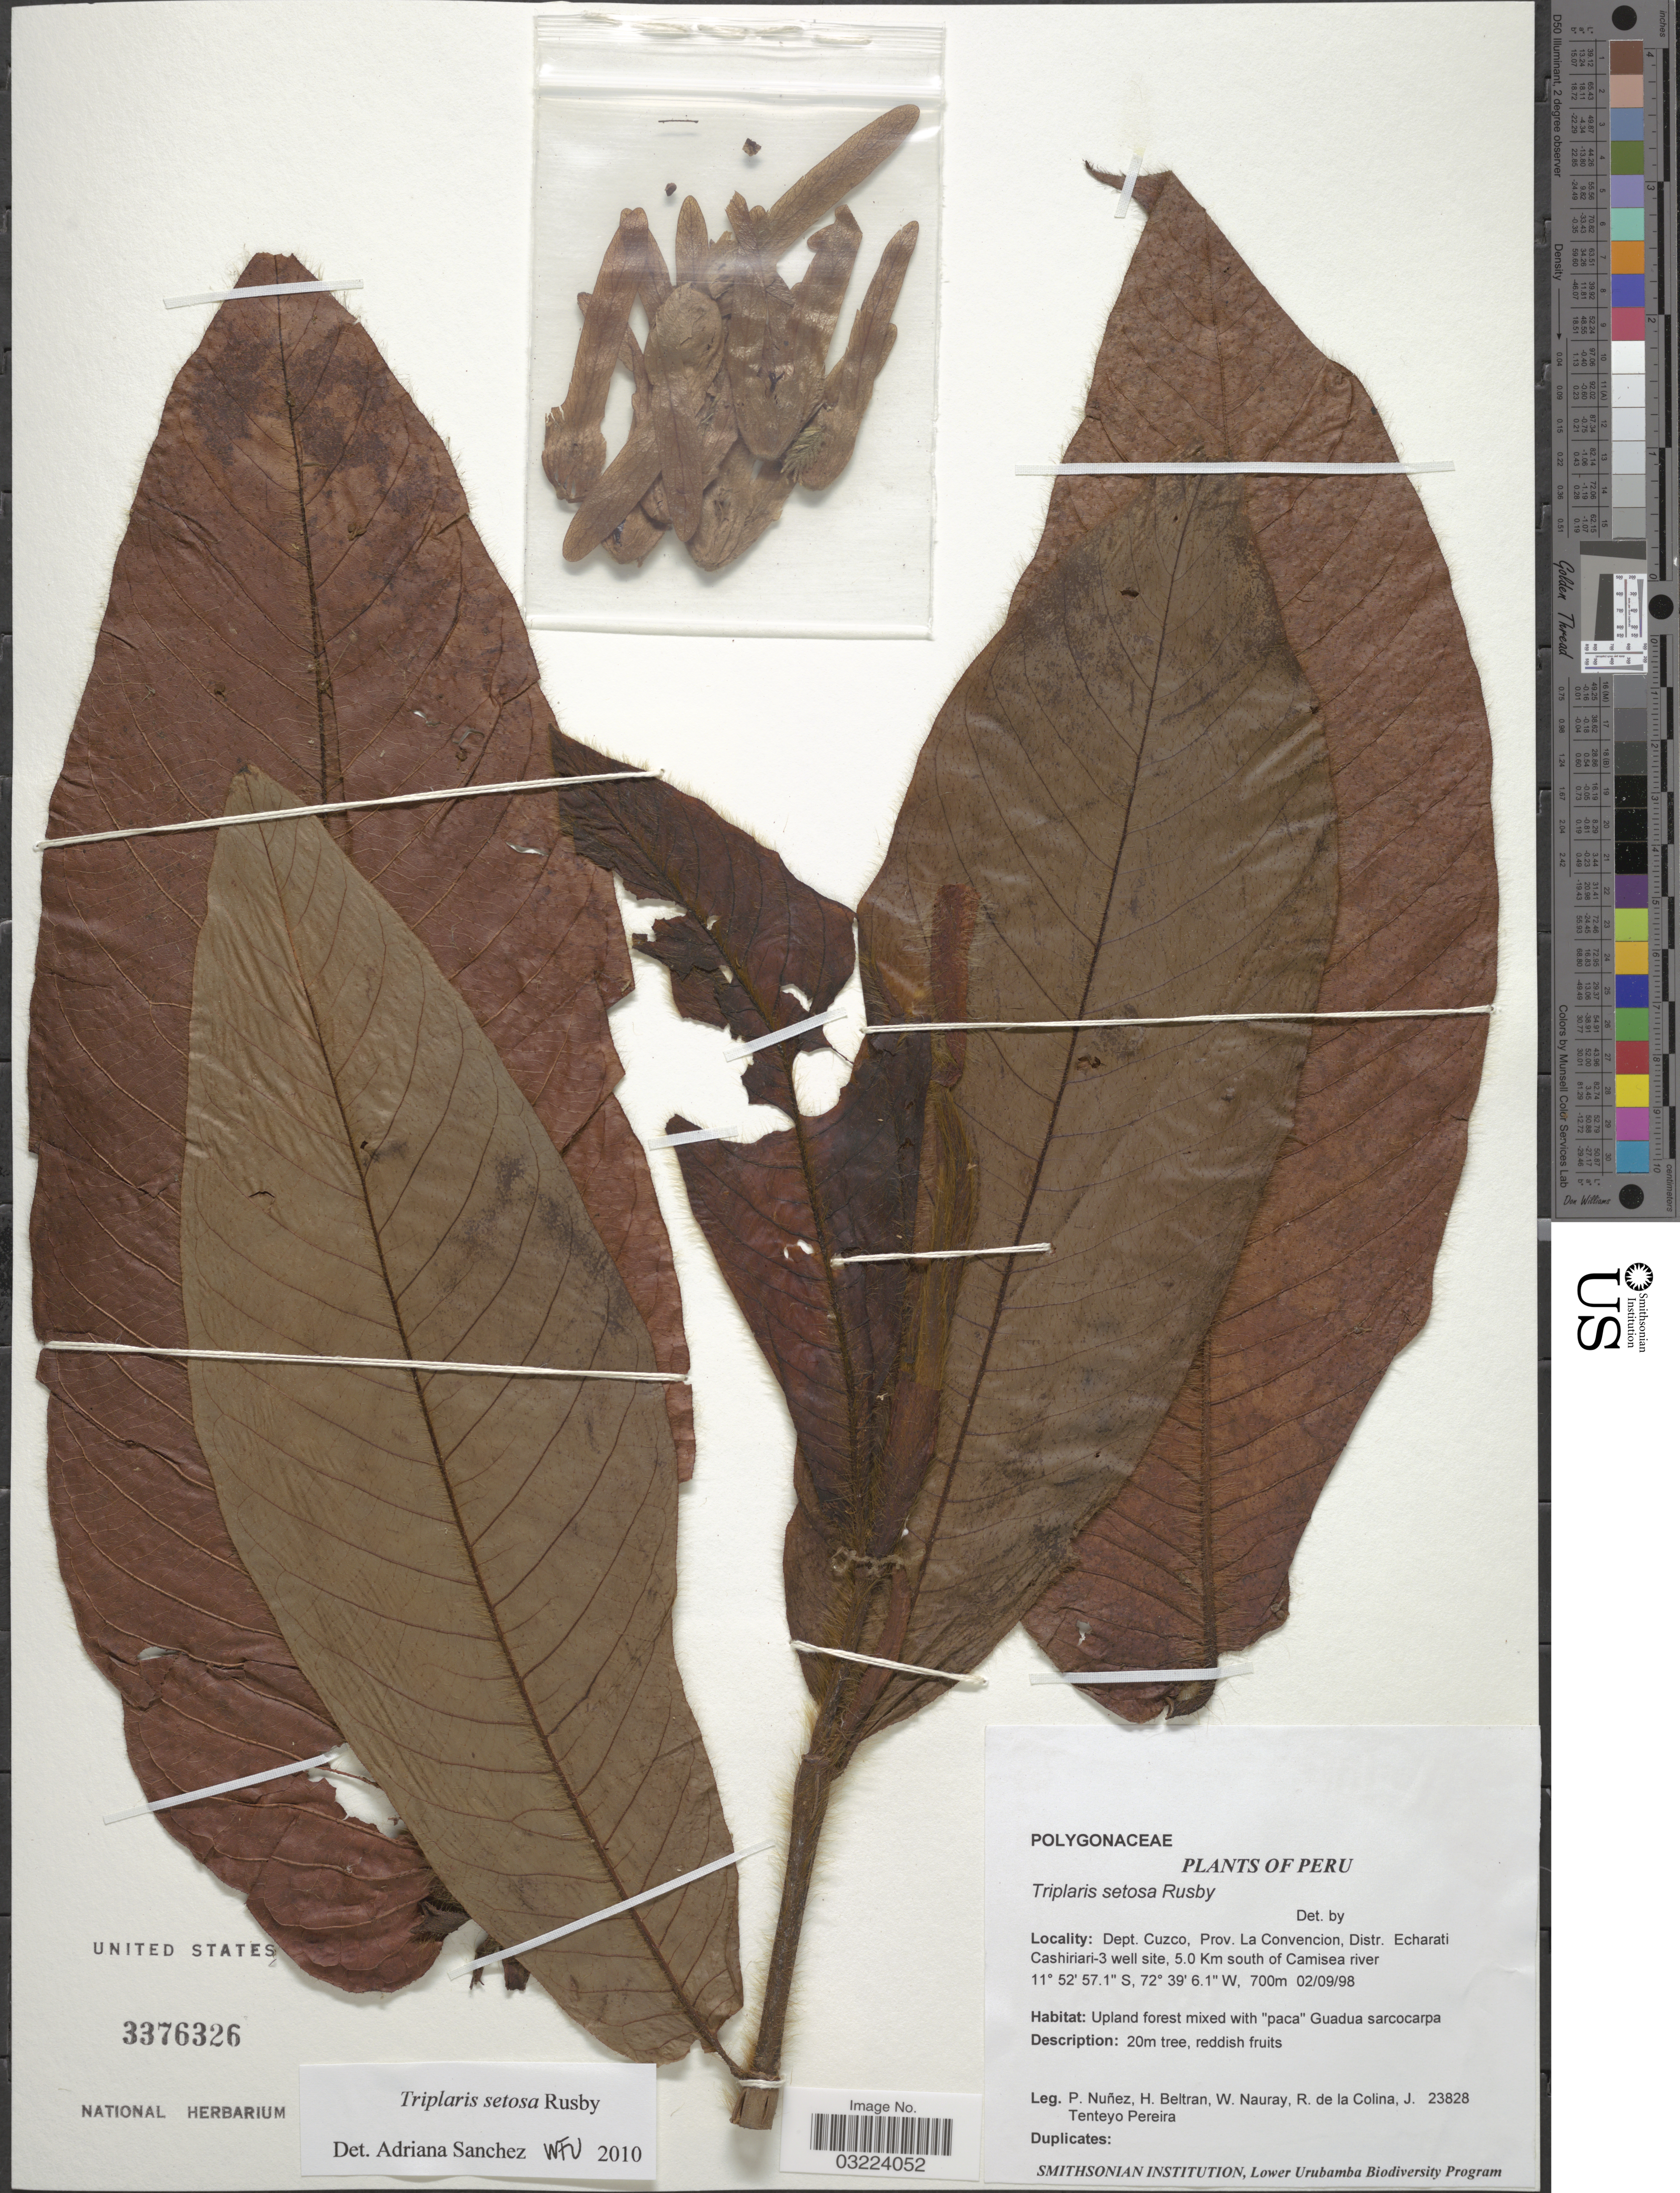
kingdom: Plantae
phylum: Tracheophyta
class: Magnoliopsida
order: Caryophyllales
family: Polygonaceae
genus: Triplaris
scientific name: Triplaris setosa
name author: Rusby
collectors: P. Nuñez V., H. Beltran, W. Nauray, R. de La Colina & J. Tenteyo Pereira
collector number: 23828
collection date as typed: Transcribed d/m/y: 2/9/98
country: Peru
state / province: Cusco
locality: Dept. Cuzco, Prov. La Convencion, Distr. Echarati Cashiriari- 3 well site, 5.0 Km south of Camisea river.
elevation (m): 700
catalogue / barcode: US 3376326